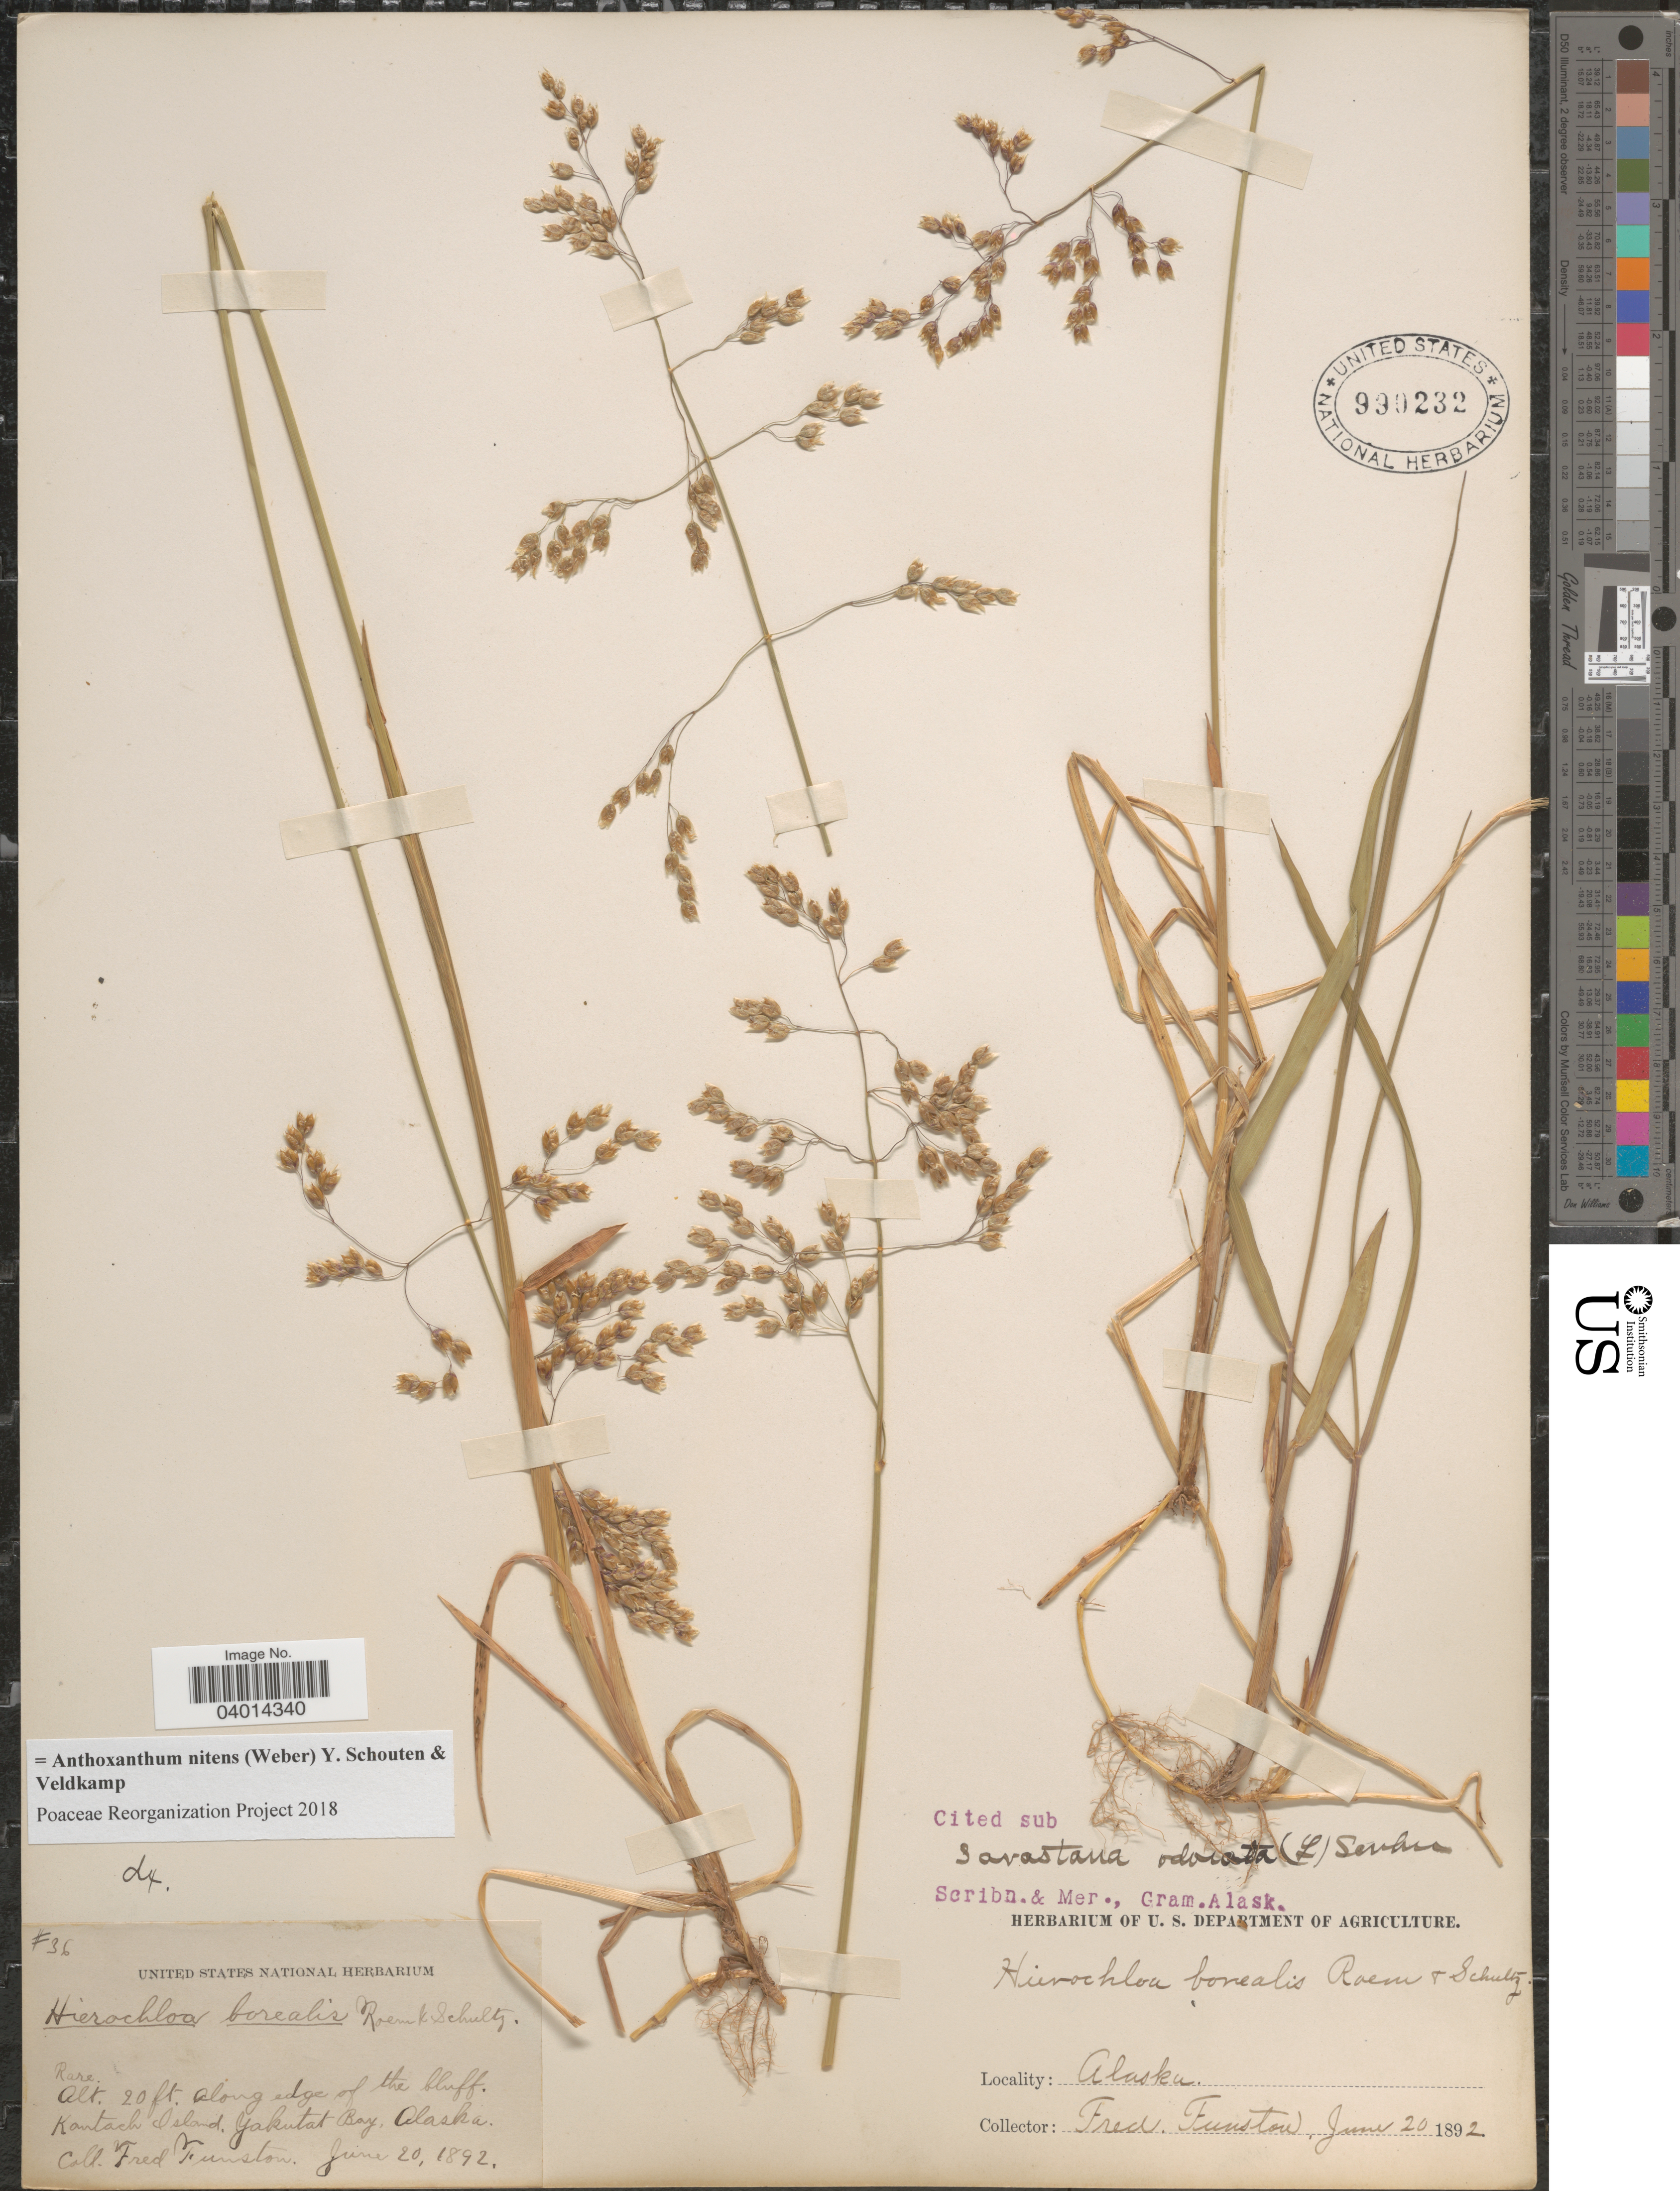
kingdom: Plantae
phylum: Tracheophyta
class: Liliopsida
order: Poales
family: Poaceae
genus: Anthoxanthum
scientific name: Anthoxanthum nitens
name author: (G.H. Weber) R.T.A. Schouten & Veldkamp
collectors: F. Funston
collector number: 36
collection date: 1892-06-20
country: United States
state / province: Alaska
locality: Along edge of the bluff. Kantach Island, Yakutat Bay.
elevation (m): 6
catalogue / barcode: US 990232